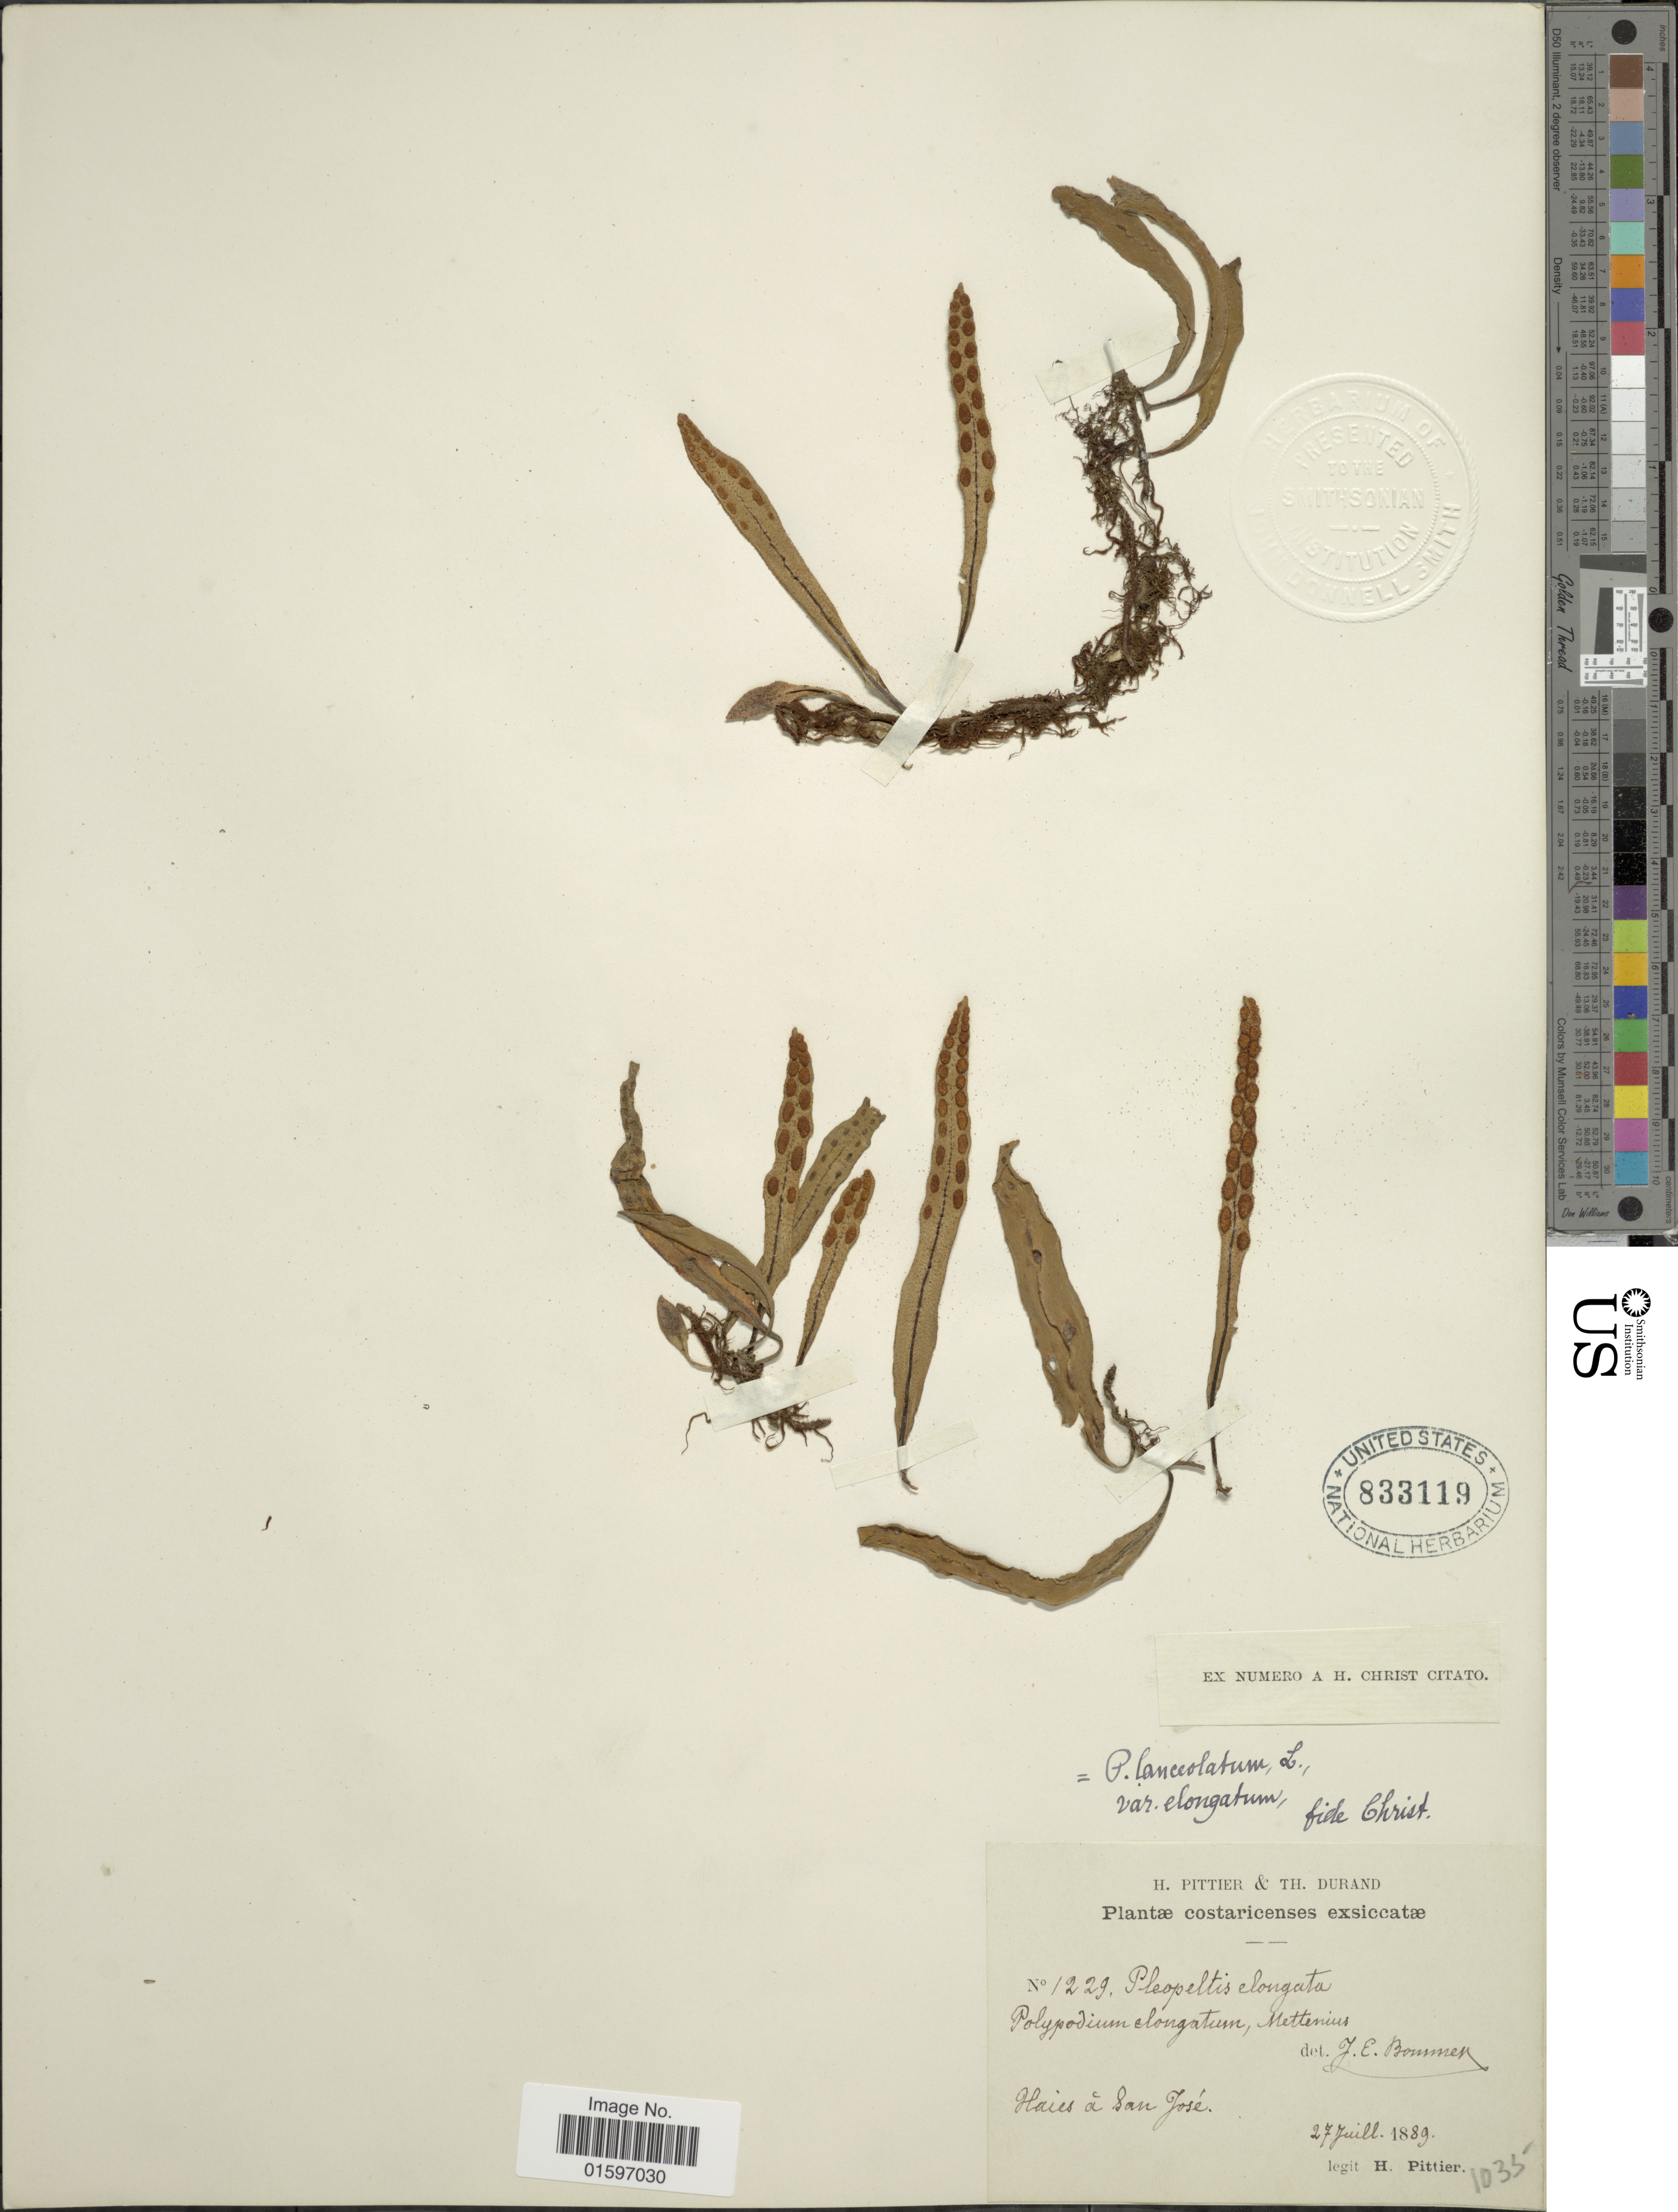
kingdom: Plantae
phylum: Tracheophyta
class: Polypodiopsida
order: Polypodiales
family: Polypodiaceae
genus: Pleopeltis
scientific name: Pleopeltis astrolepis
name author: (Liebm.) E. Fourn.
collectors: H. F. Pittier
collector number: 1229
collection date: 1889-07-27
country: Costa Rica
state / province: San José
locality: Haies à San José.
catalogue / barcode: US 833119